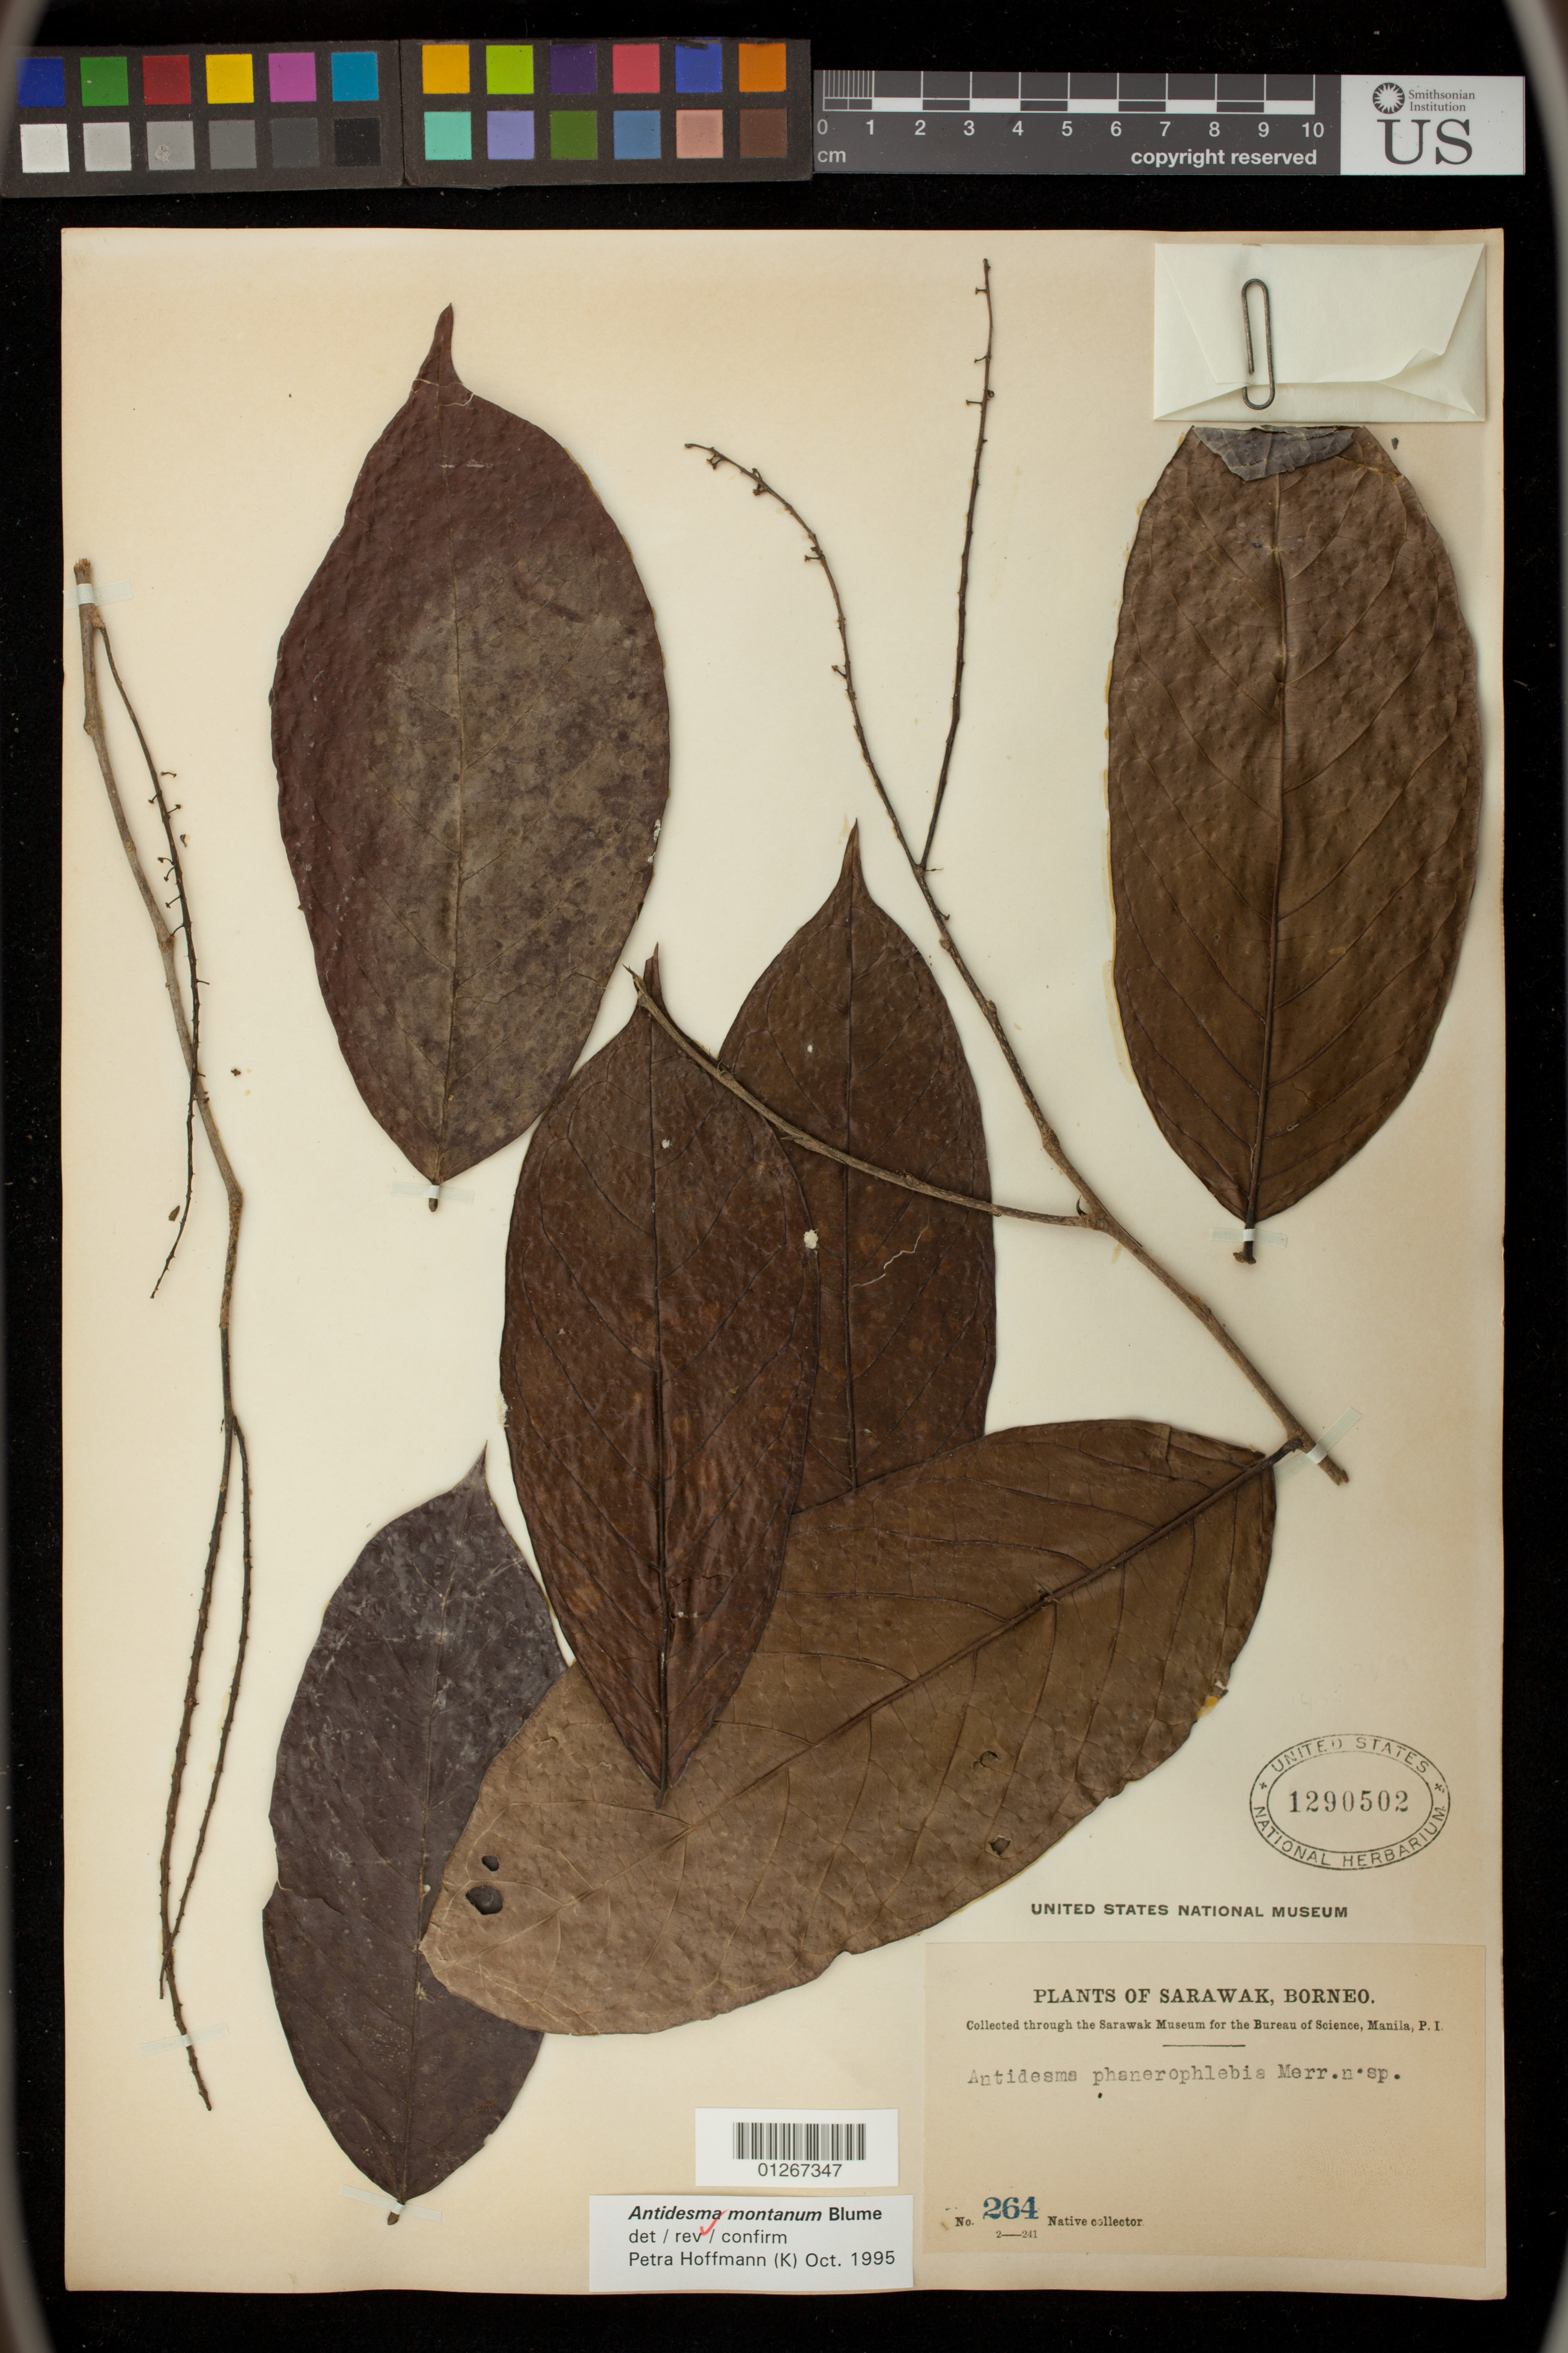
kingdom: Plantae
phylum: Tracheophyta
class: Magnoliopsida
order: Malpighiales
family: Phyllanthaceae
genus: Antidesma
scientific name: Antidesma montanum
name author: Blume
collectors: Native collector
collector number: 264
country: Malaysia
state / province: Sarawak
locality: Borneo.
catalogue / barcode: US 1290502